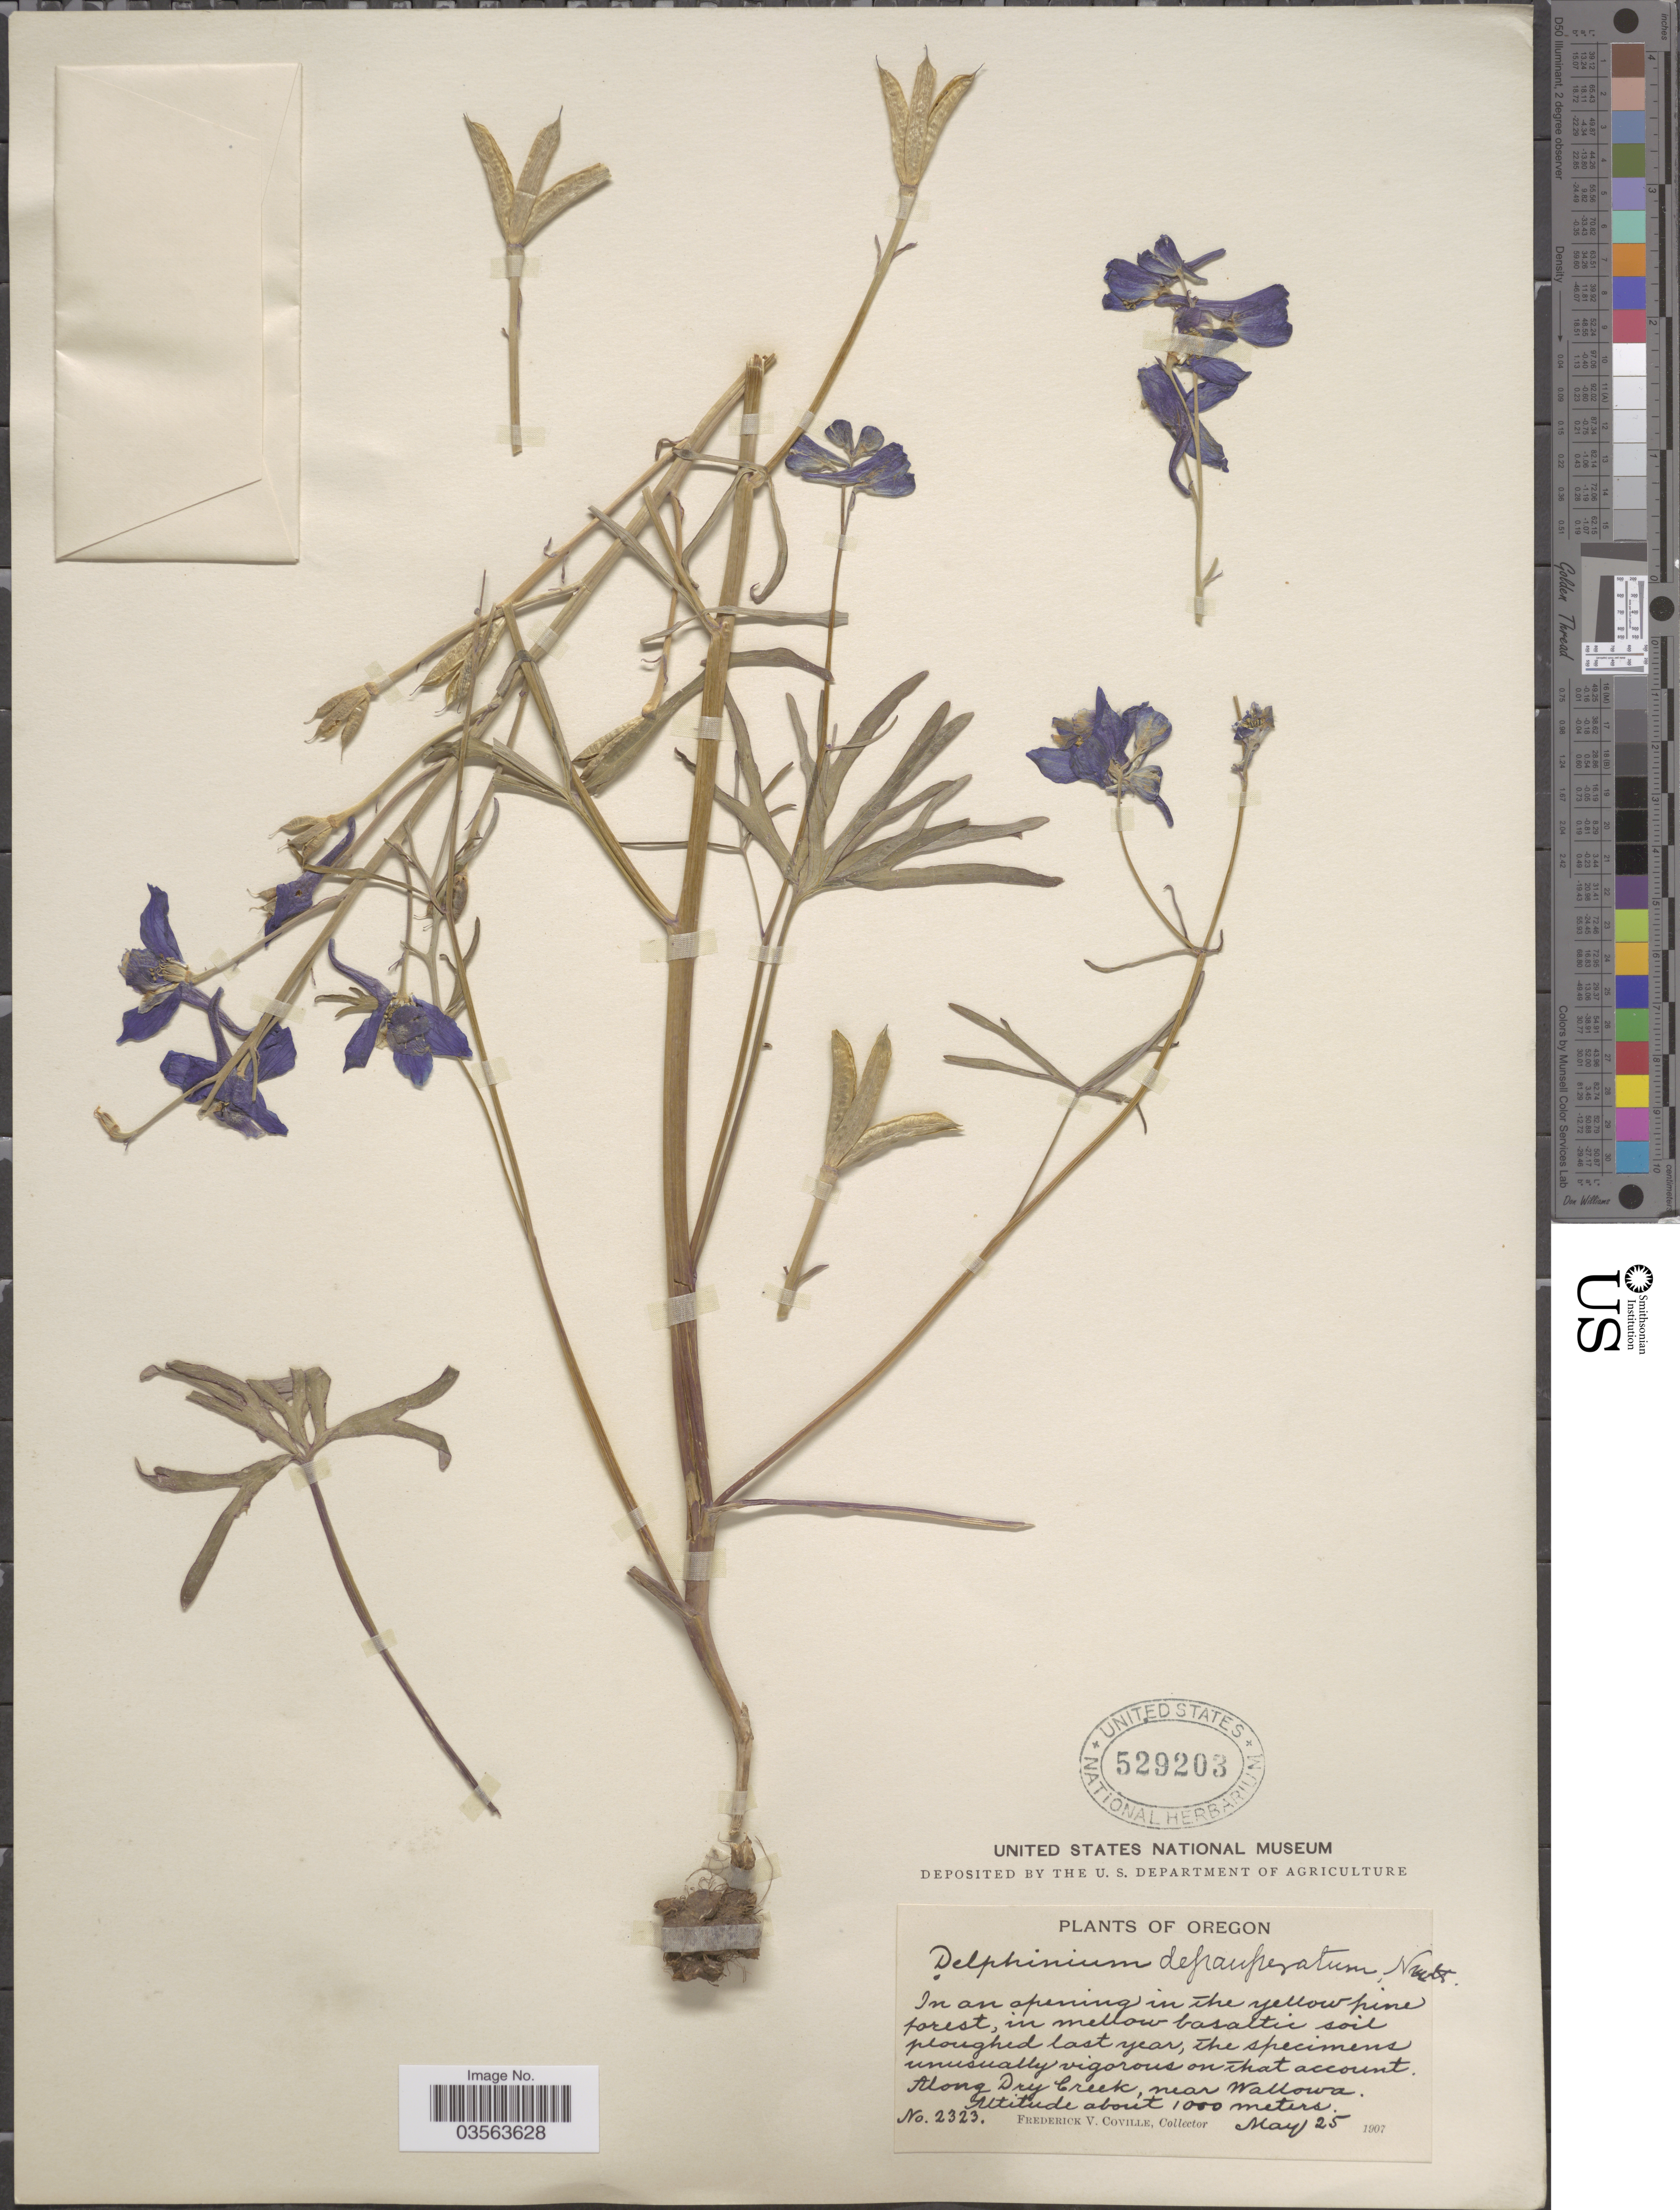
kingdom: Plantae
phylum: Tracheophyta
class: Magnoliopsida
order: Ranunculales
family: Ranunculaceae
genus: Delphinium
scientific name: Delphinium menziesii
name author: DC.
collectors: F. V. Coville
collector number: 2323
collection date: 1907-05-25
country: United States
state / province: Oregon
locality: Dry Creek, near Wallowa.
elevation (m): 1000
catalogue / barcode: US 529203